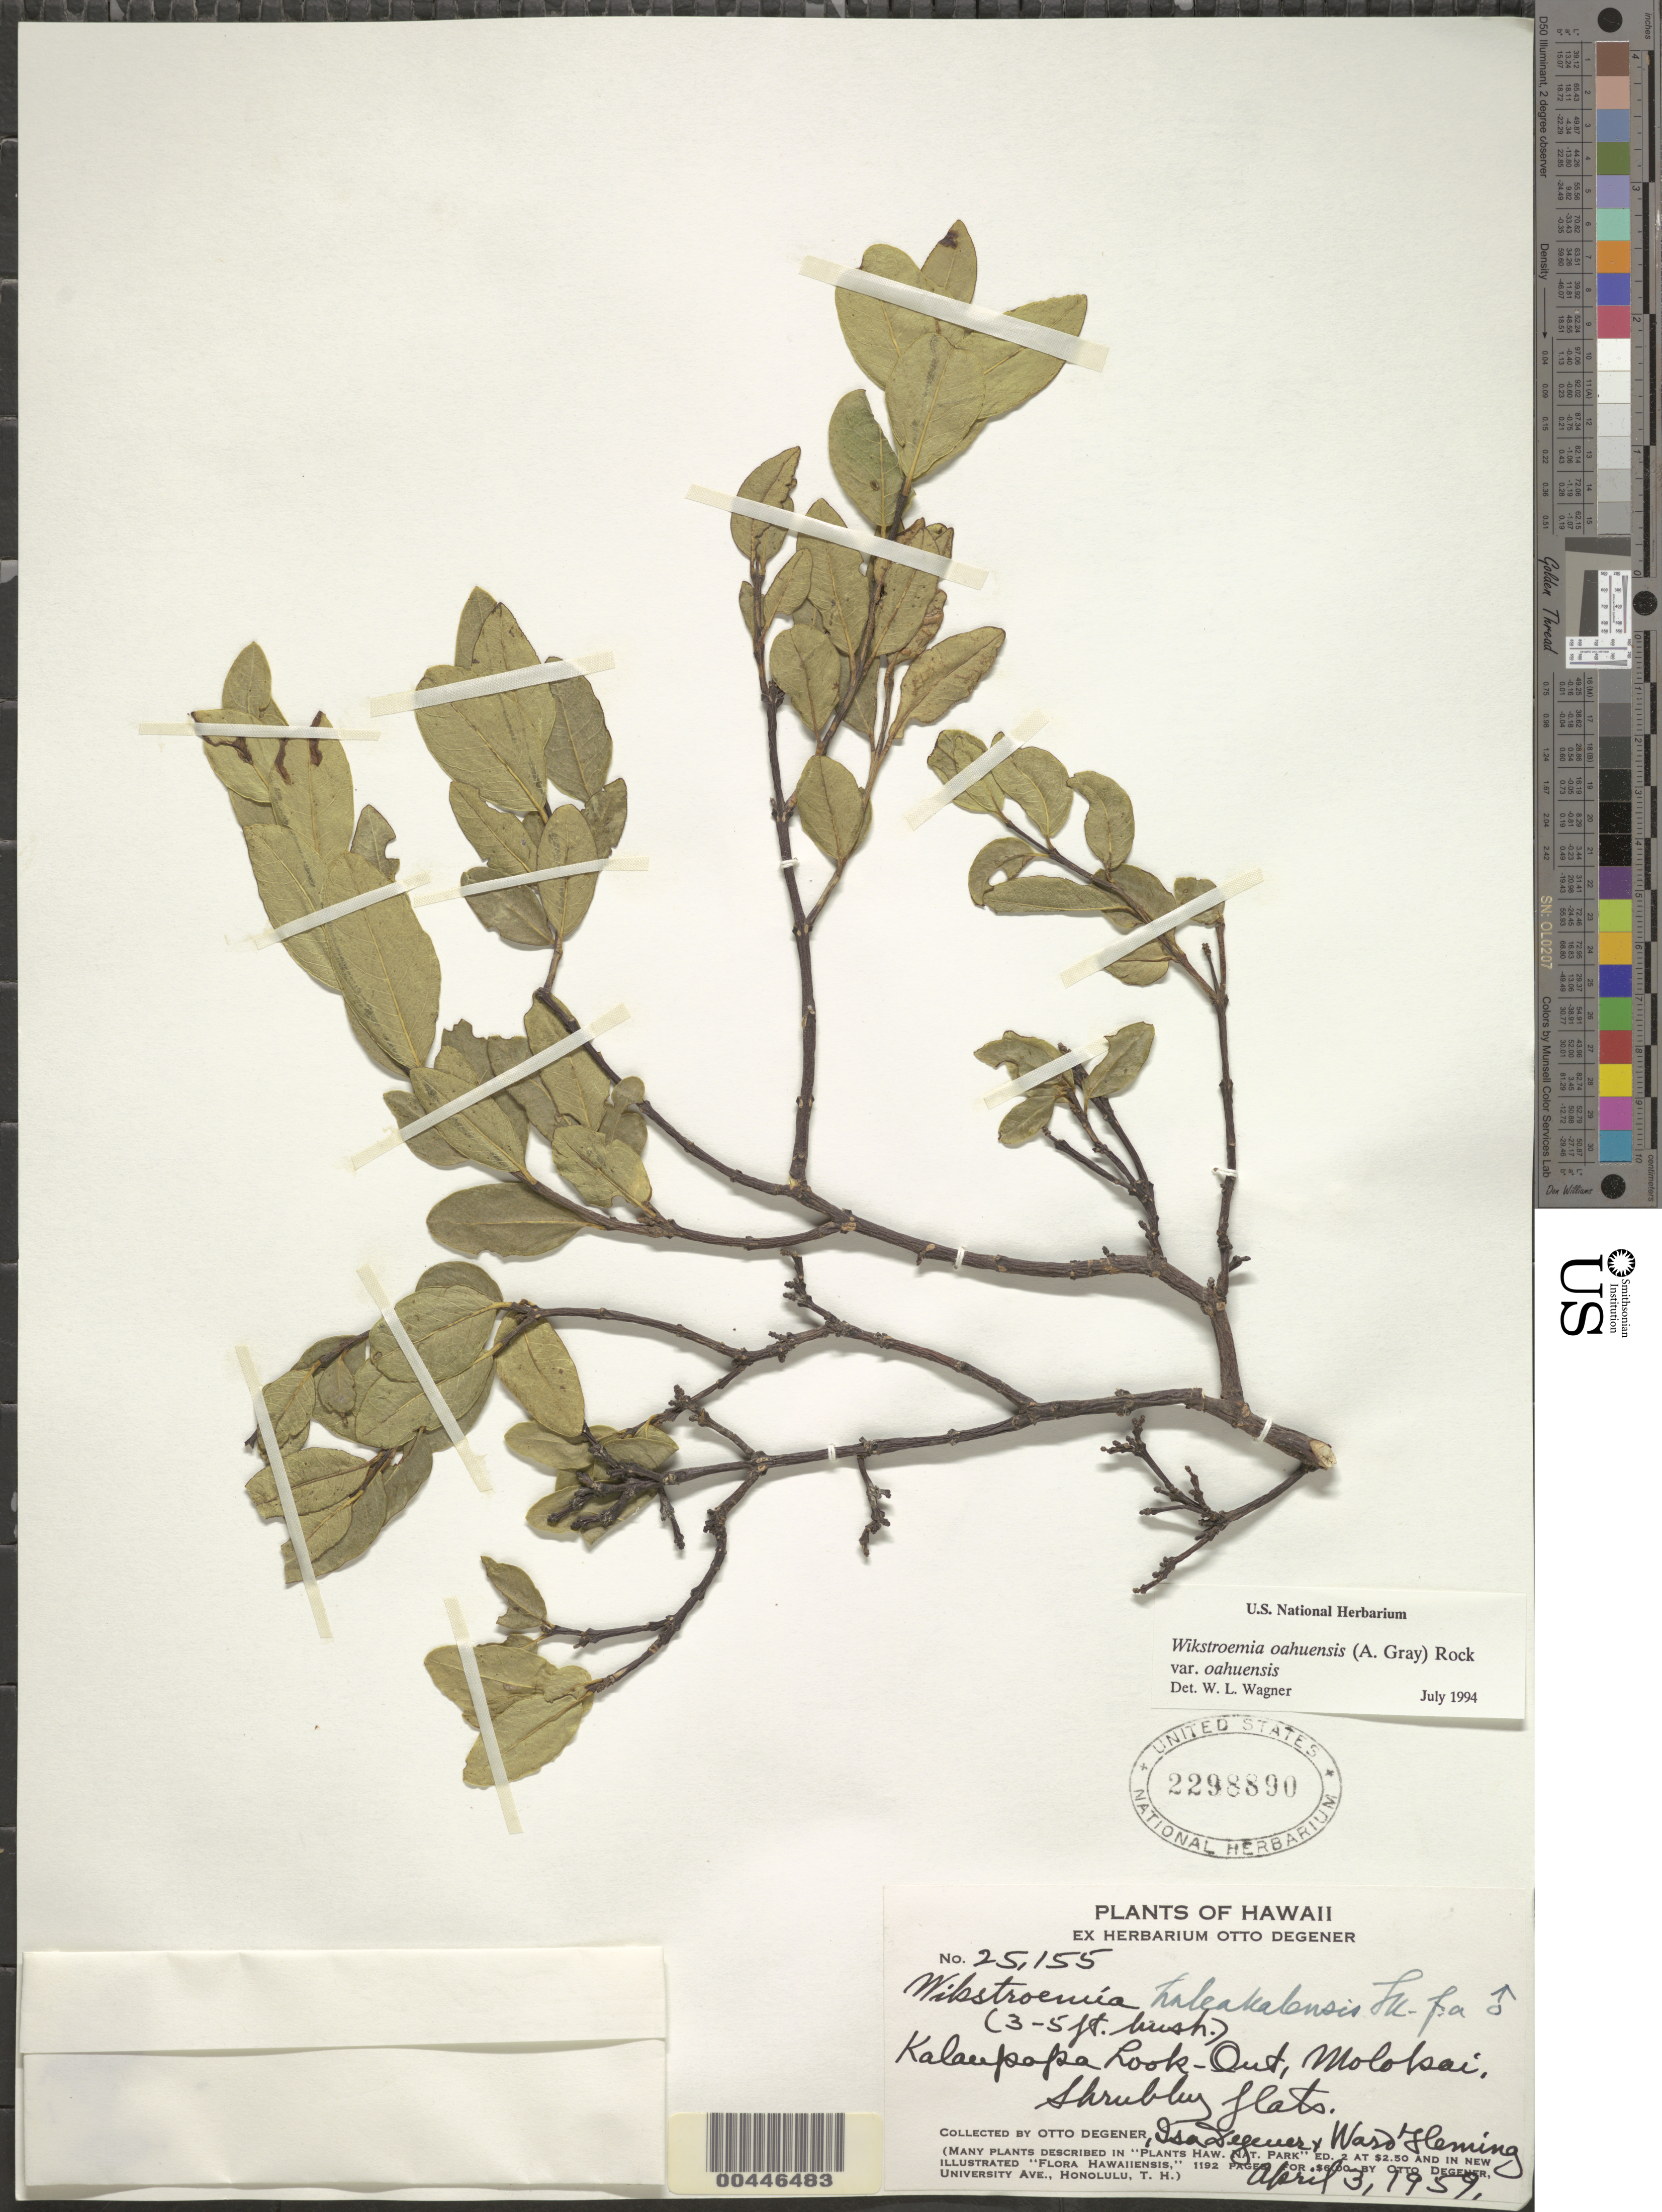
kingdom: Plantae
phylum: Tracheophyta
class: Magnoliopsida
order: Malvales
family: Thymelaeaceae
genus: Wikstroemia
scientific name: Wikstroemia oahuensis var. oahuensis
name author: (A. Gray) Rock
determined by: Wagner, W. L., (BOT), Smithsonian Institution - National Museum of Natural History (UNITED STATES)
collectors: O. Degener, I. Degener & W. Fleming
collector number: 25155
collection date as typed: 3 Apr 1959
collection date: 1959-04-03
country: United States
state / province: Hawaii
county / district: Maui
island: Moloka'i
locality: Kalaupapa Lookout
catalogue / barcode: US 2298890